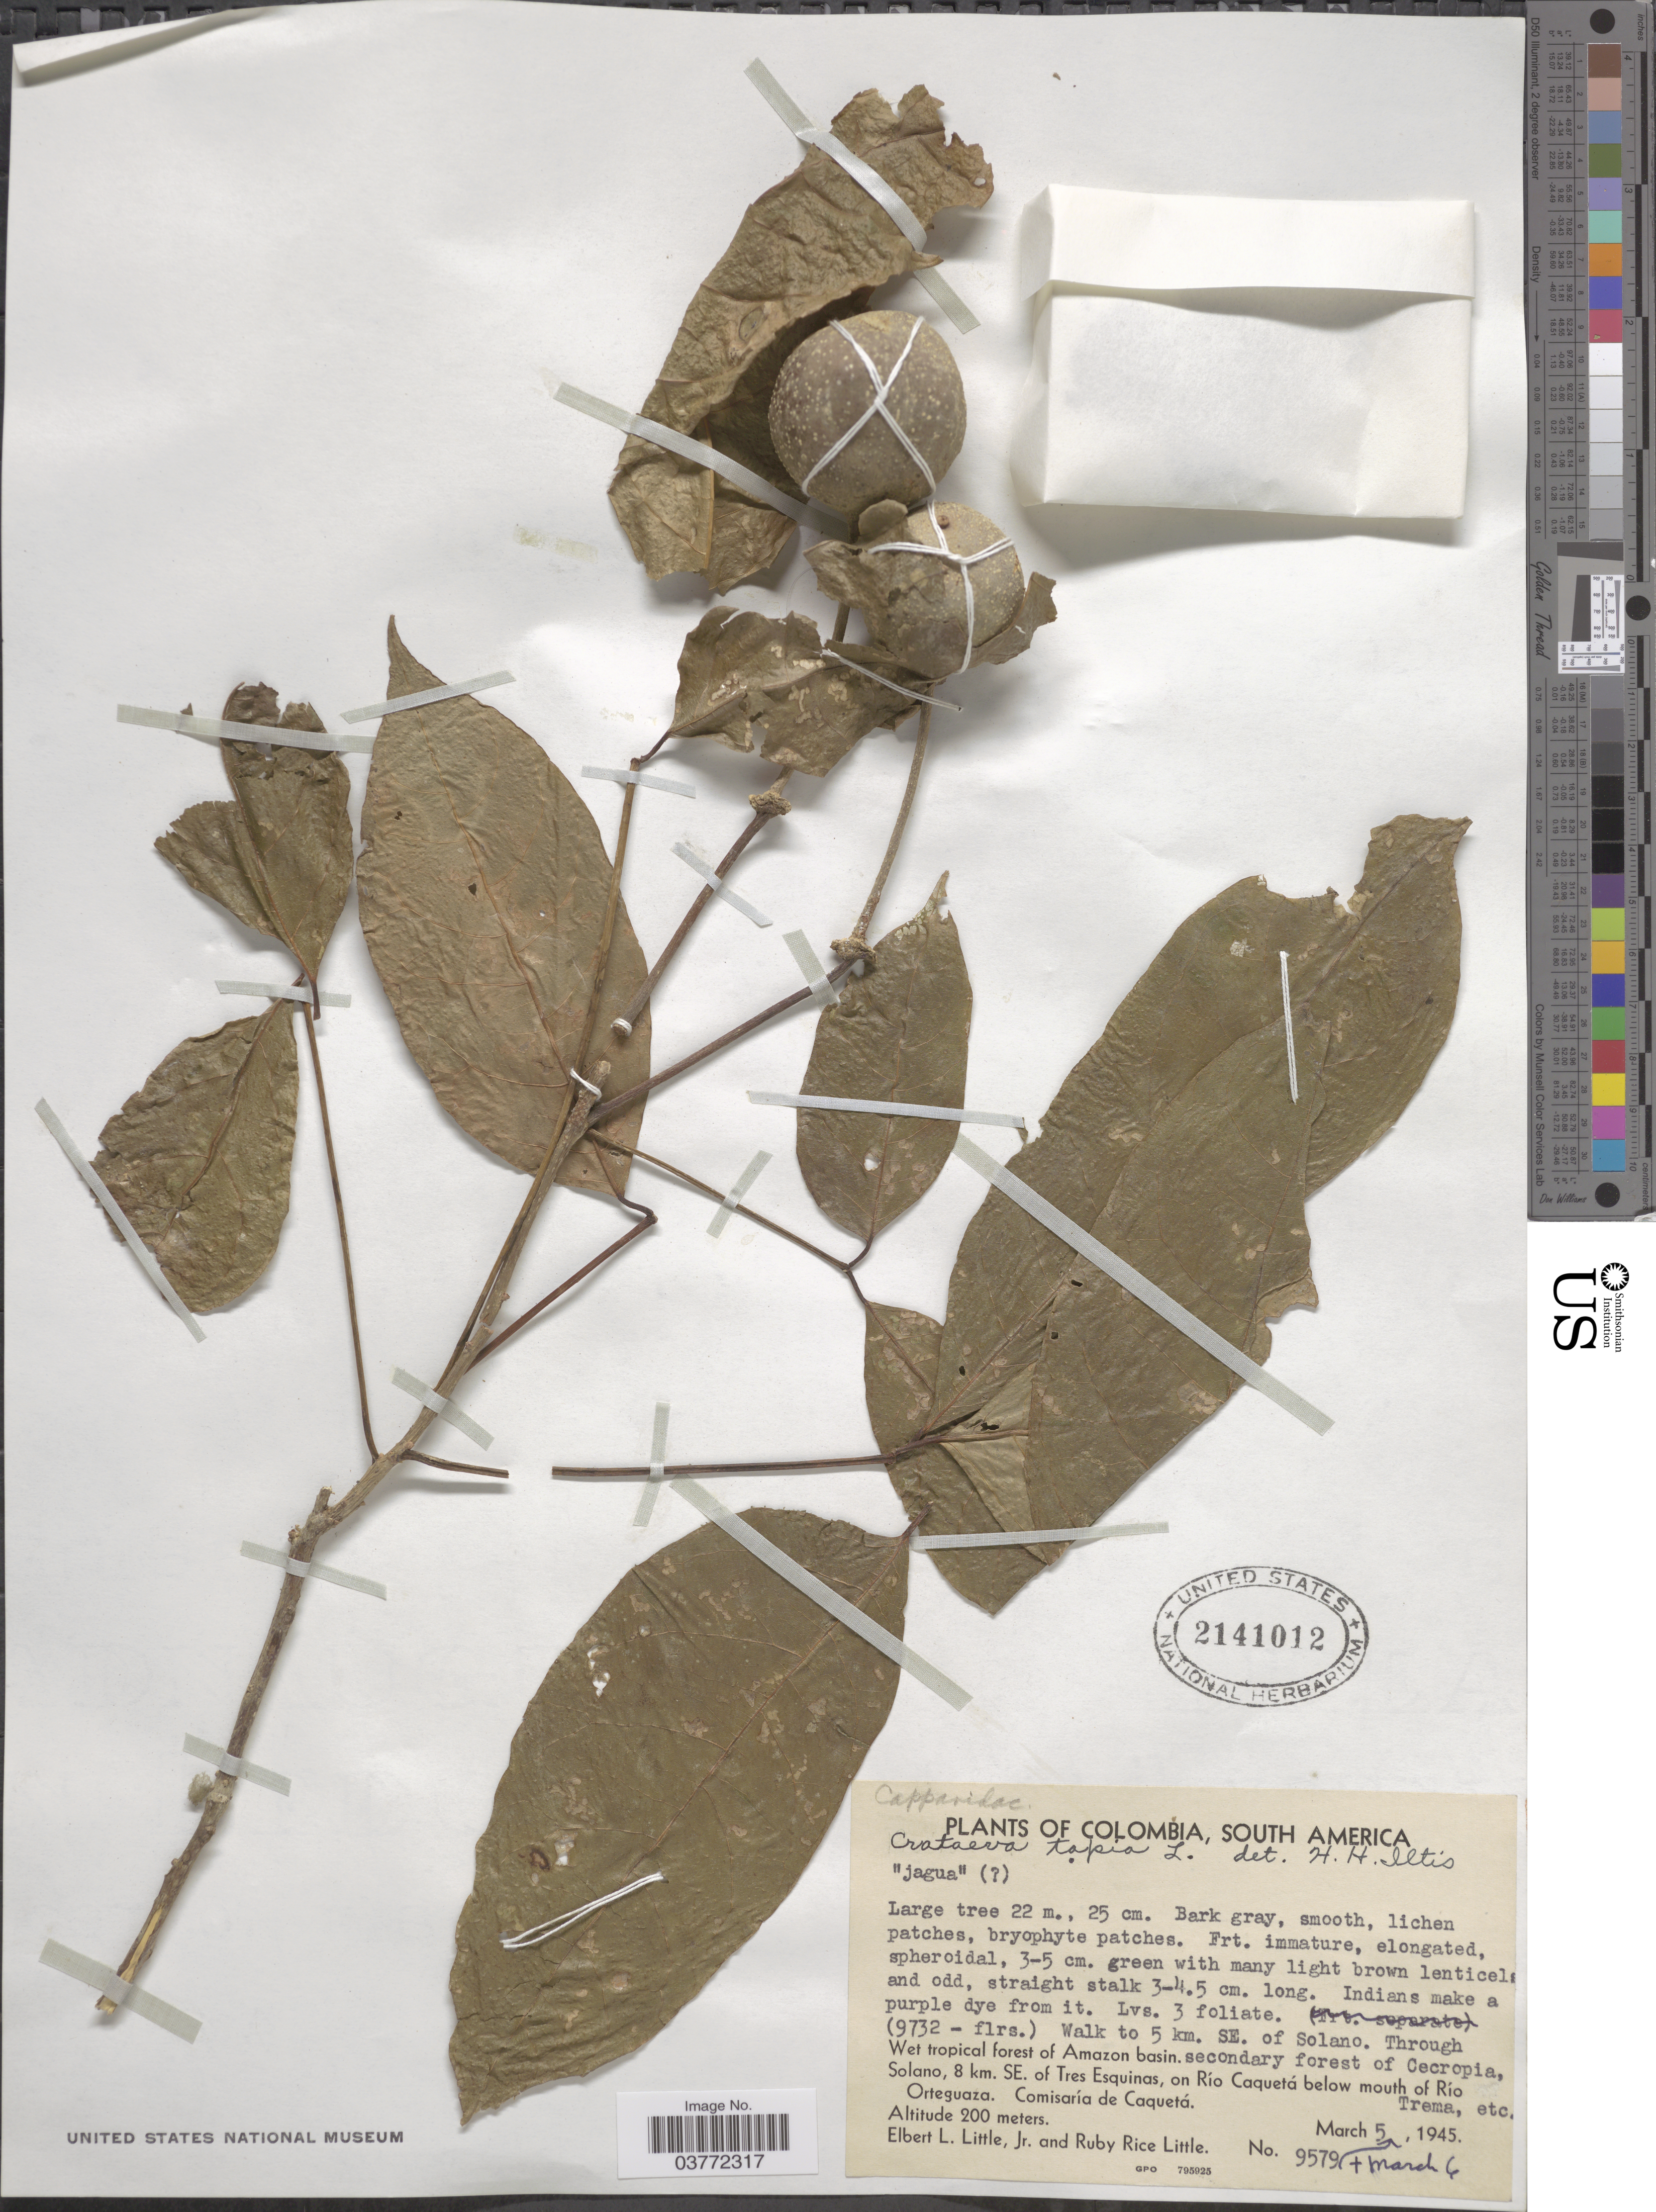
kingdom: Plantae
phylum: Tracheophyta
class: Magnoliopsida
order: Brassicales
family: Capparaceae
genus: Crateva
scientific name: Crateva tapia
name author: L.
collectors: E. L. Little & R. R. Little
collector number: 9579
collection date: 1945-03-05/1945-03-06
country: Colombia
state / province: Caquetá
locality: Walk to 5 km. SE. of Solano. Wet tropical forest of Amazon basin. Solano, 8 km. SE. of Tres Esquinas, on Río Caquetá below mouth of Río Orteguaza. Comisaría de Caquetá.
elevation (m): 200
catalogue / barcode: US 2141012